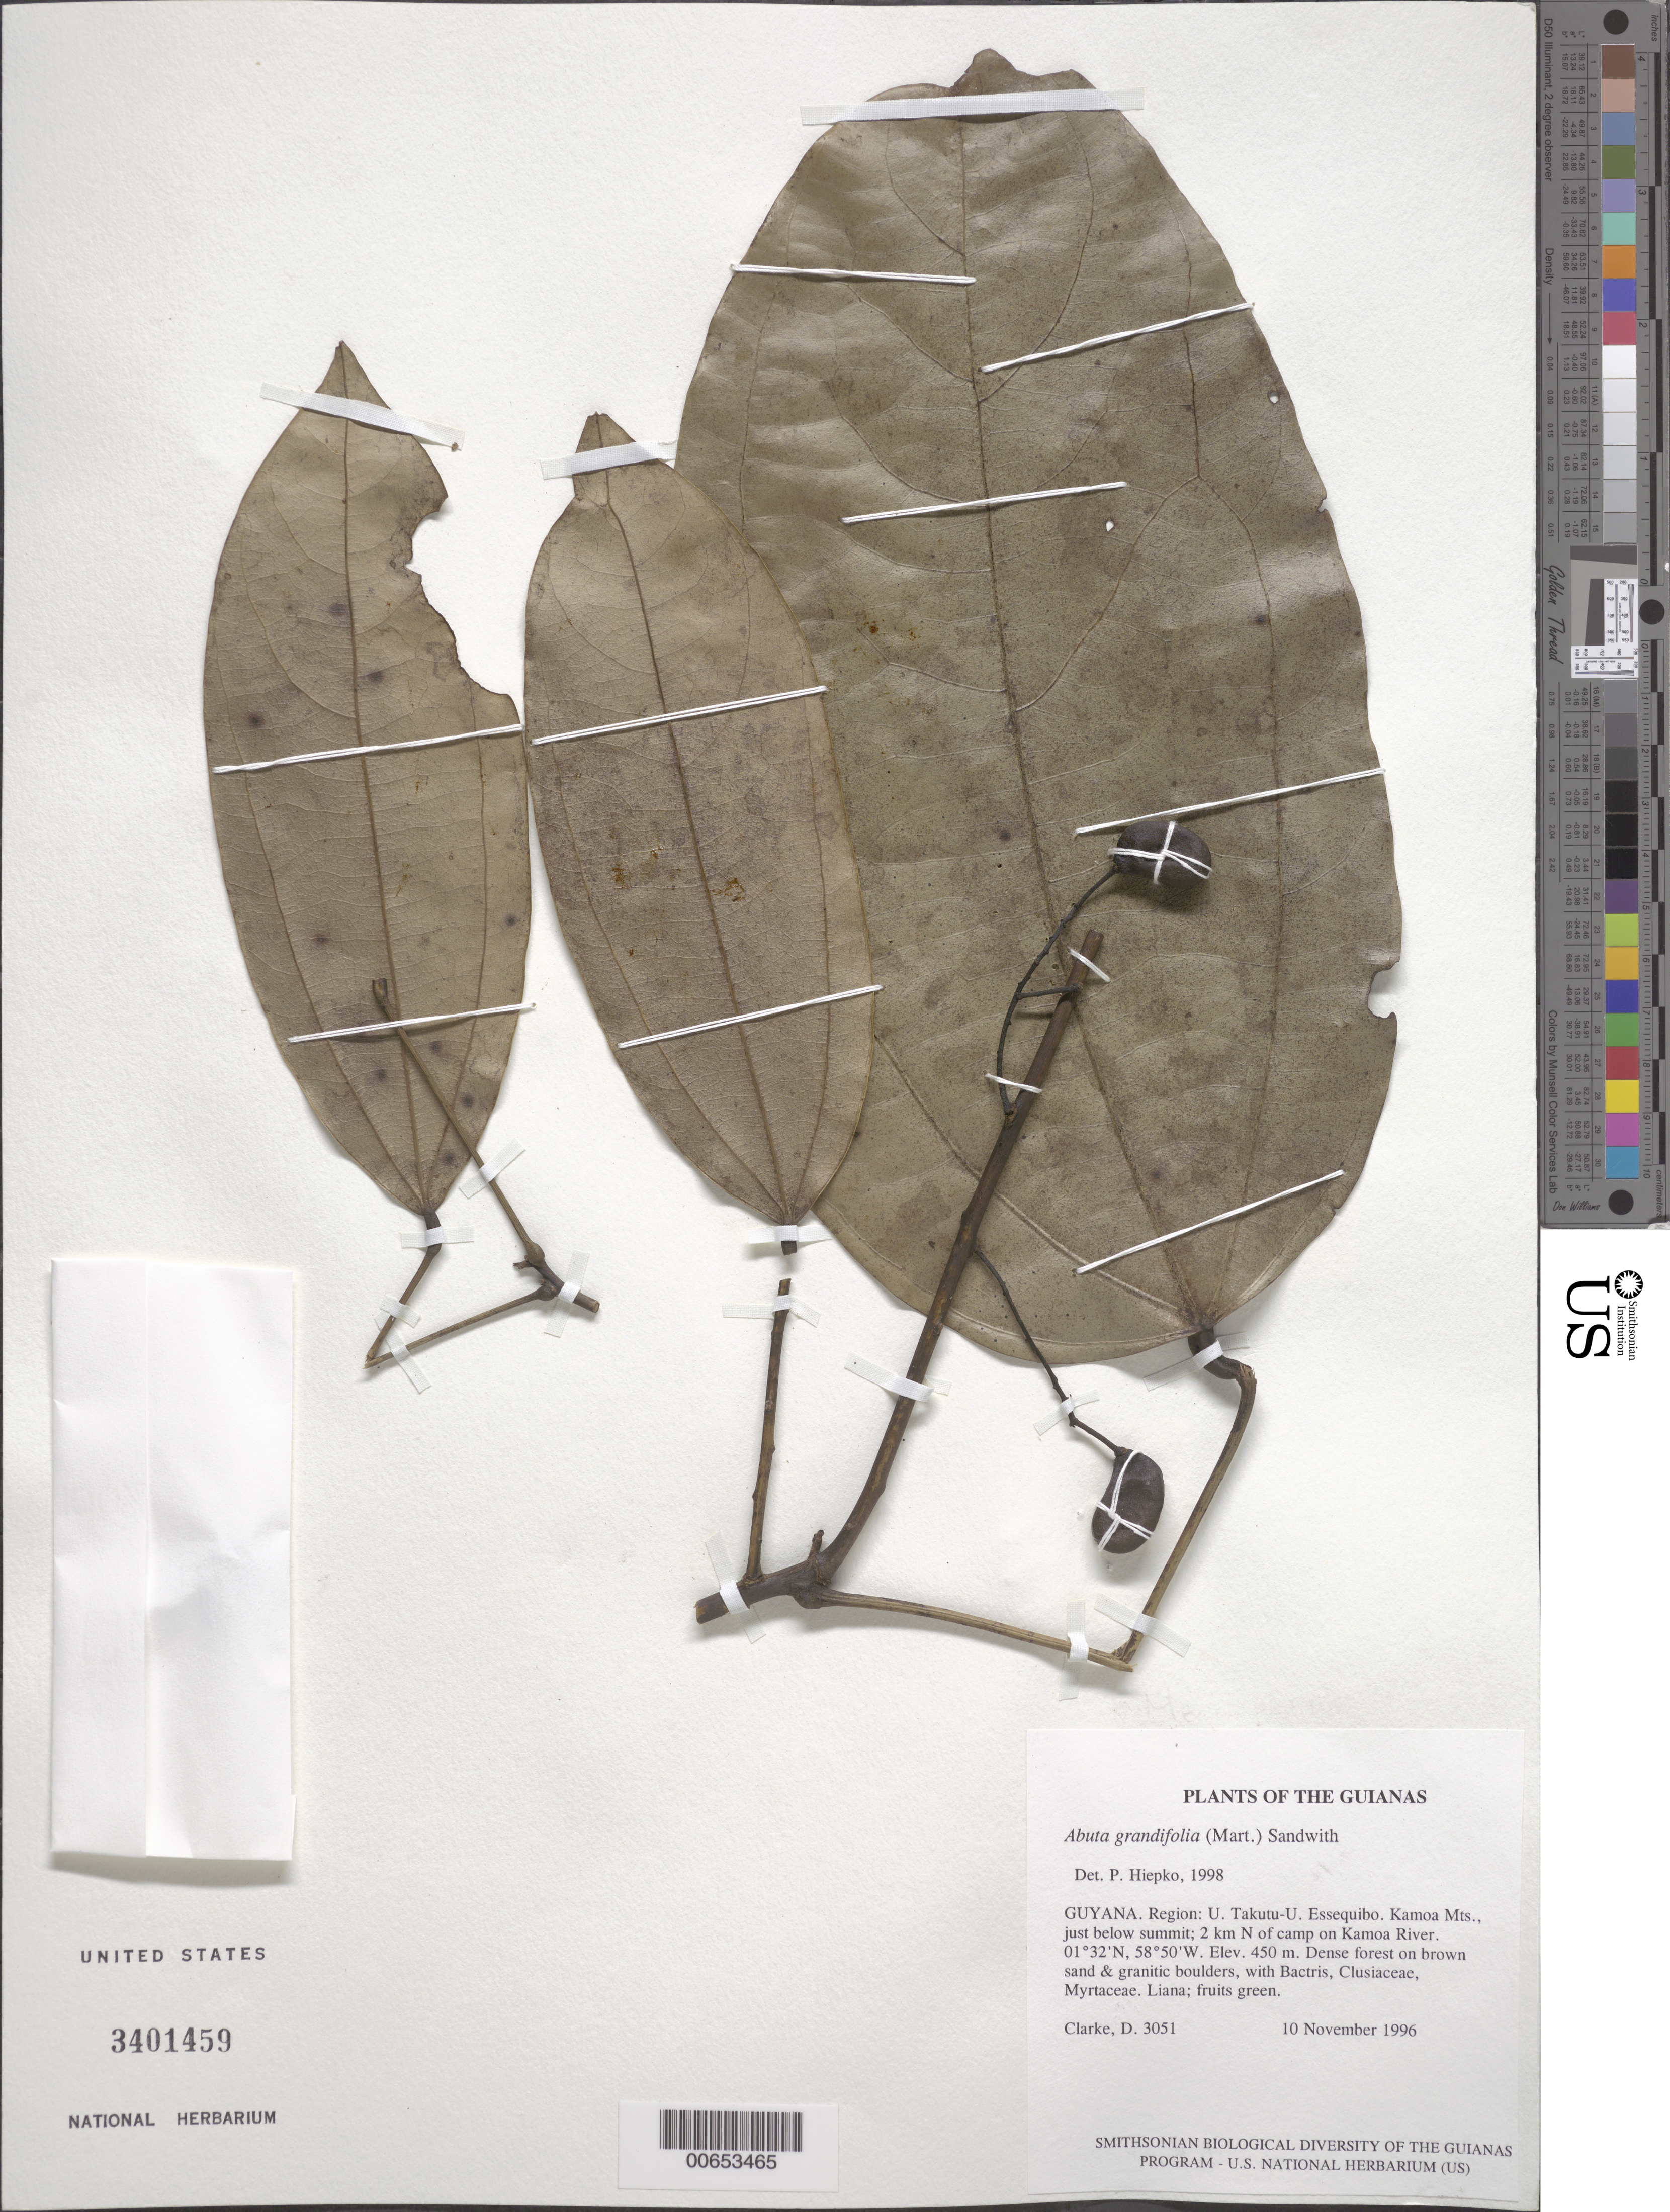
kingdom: Plantae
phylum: Tracheophyta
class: Magnoliopsida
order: Ranunculales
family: Menispermaceae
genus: Abuta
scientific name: Abuta grandifolia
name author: (Mart.) Sandwith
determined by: Hiepko, P. H.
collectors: H. D. Clarke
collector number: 3051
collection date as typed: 10 November 1996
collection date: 1996-11-10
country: Guyana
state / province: U. Takutu-U. Essequibo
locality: Kamoa Mts., just below summit; 2 km N of camp on Kamoa River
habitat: Dense forest on brown sand & granitic boulders, with Bactris, Clusiaceae, Myrtaceae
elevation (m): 450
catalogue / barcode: US 3401459